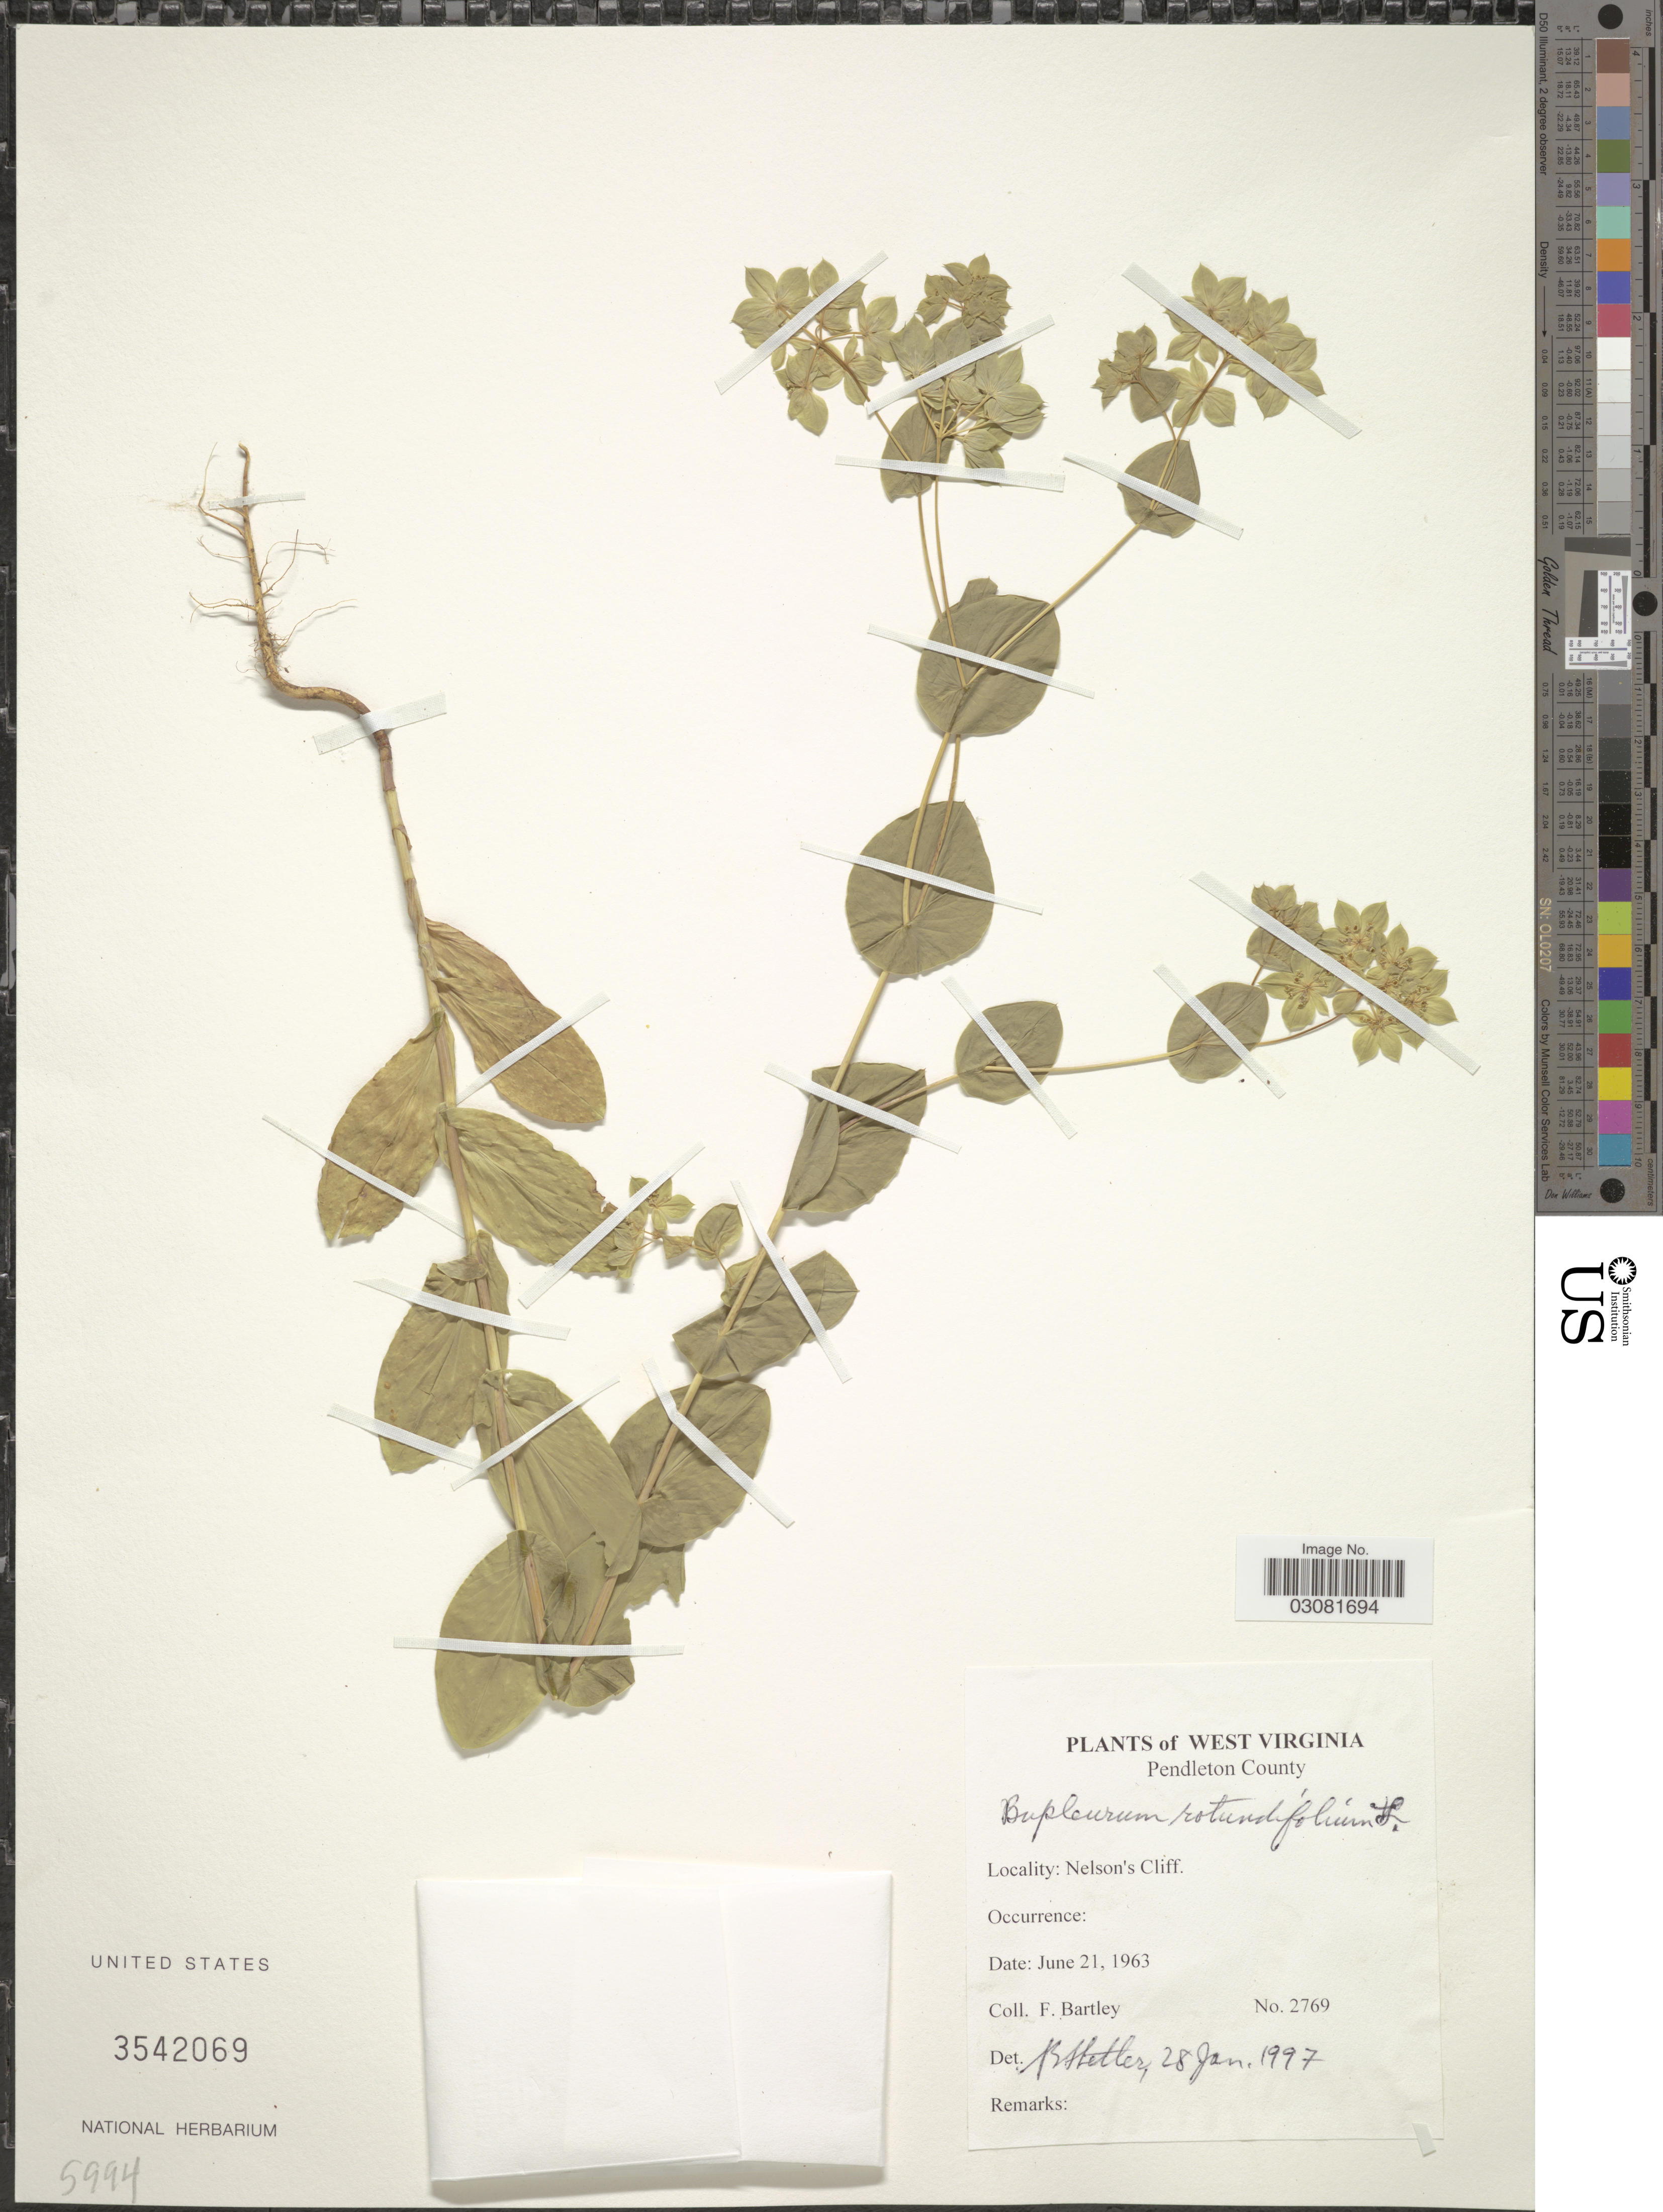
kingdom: Plantae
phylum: Tracheophyta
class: Magnoliopsida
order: Apiales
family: Apiaceae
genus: Bupleurum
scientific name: Bupleurum rotundifolium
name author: L.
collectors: F. Bartley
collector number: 2769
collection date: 1963-06-21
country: United States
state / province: West Virginia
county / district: Pendleton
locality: Pendleton County, Nelson's Cliff.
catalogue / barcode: US 3542069